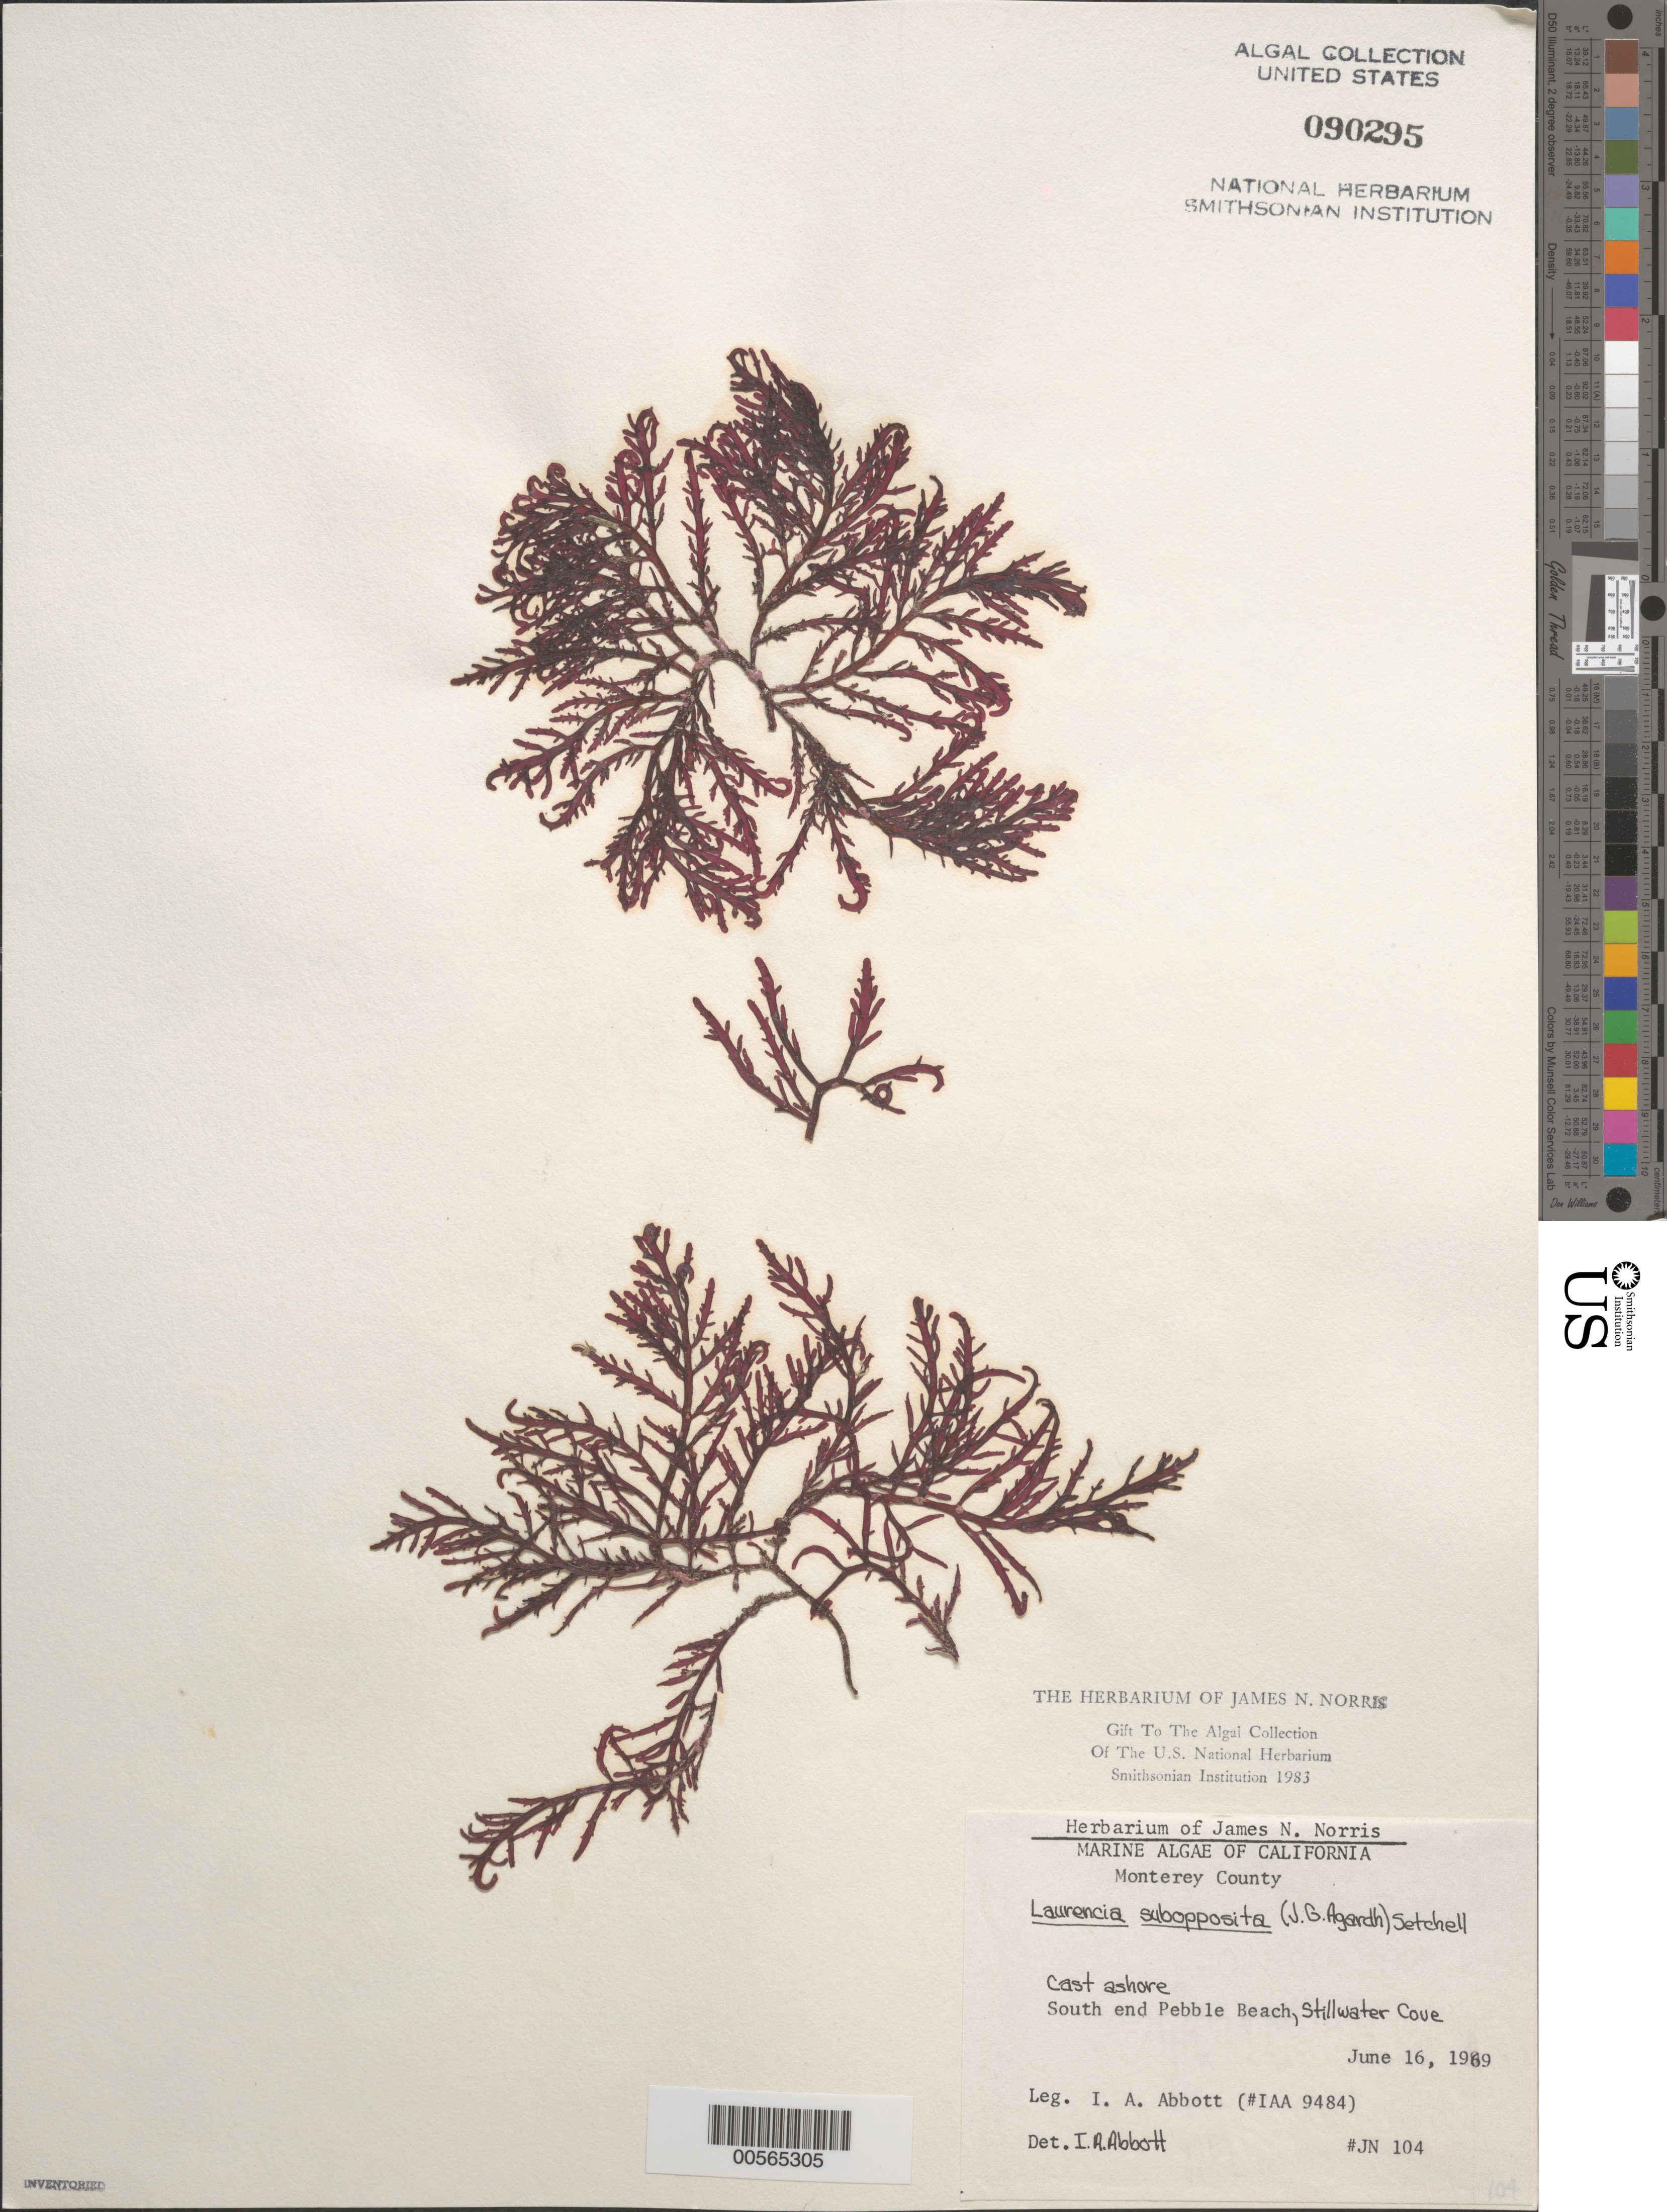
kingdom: Plantae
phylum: Rhodophyta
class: Florideophyceae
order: Ceramiales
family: Rhodomelaceae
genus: Laurencia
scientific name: Laurencia subopposita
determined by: Abbott, Isabella A.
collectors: I. A. Abbott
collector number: JN-104 & IAA 9484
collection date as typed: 16 Jun 1969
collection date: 1969-06-16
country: United States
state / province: California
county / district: Monterey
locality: Stillwater Cove, south end of Pebble Beach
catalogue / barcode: US 90295